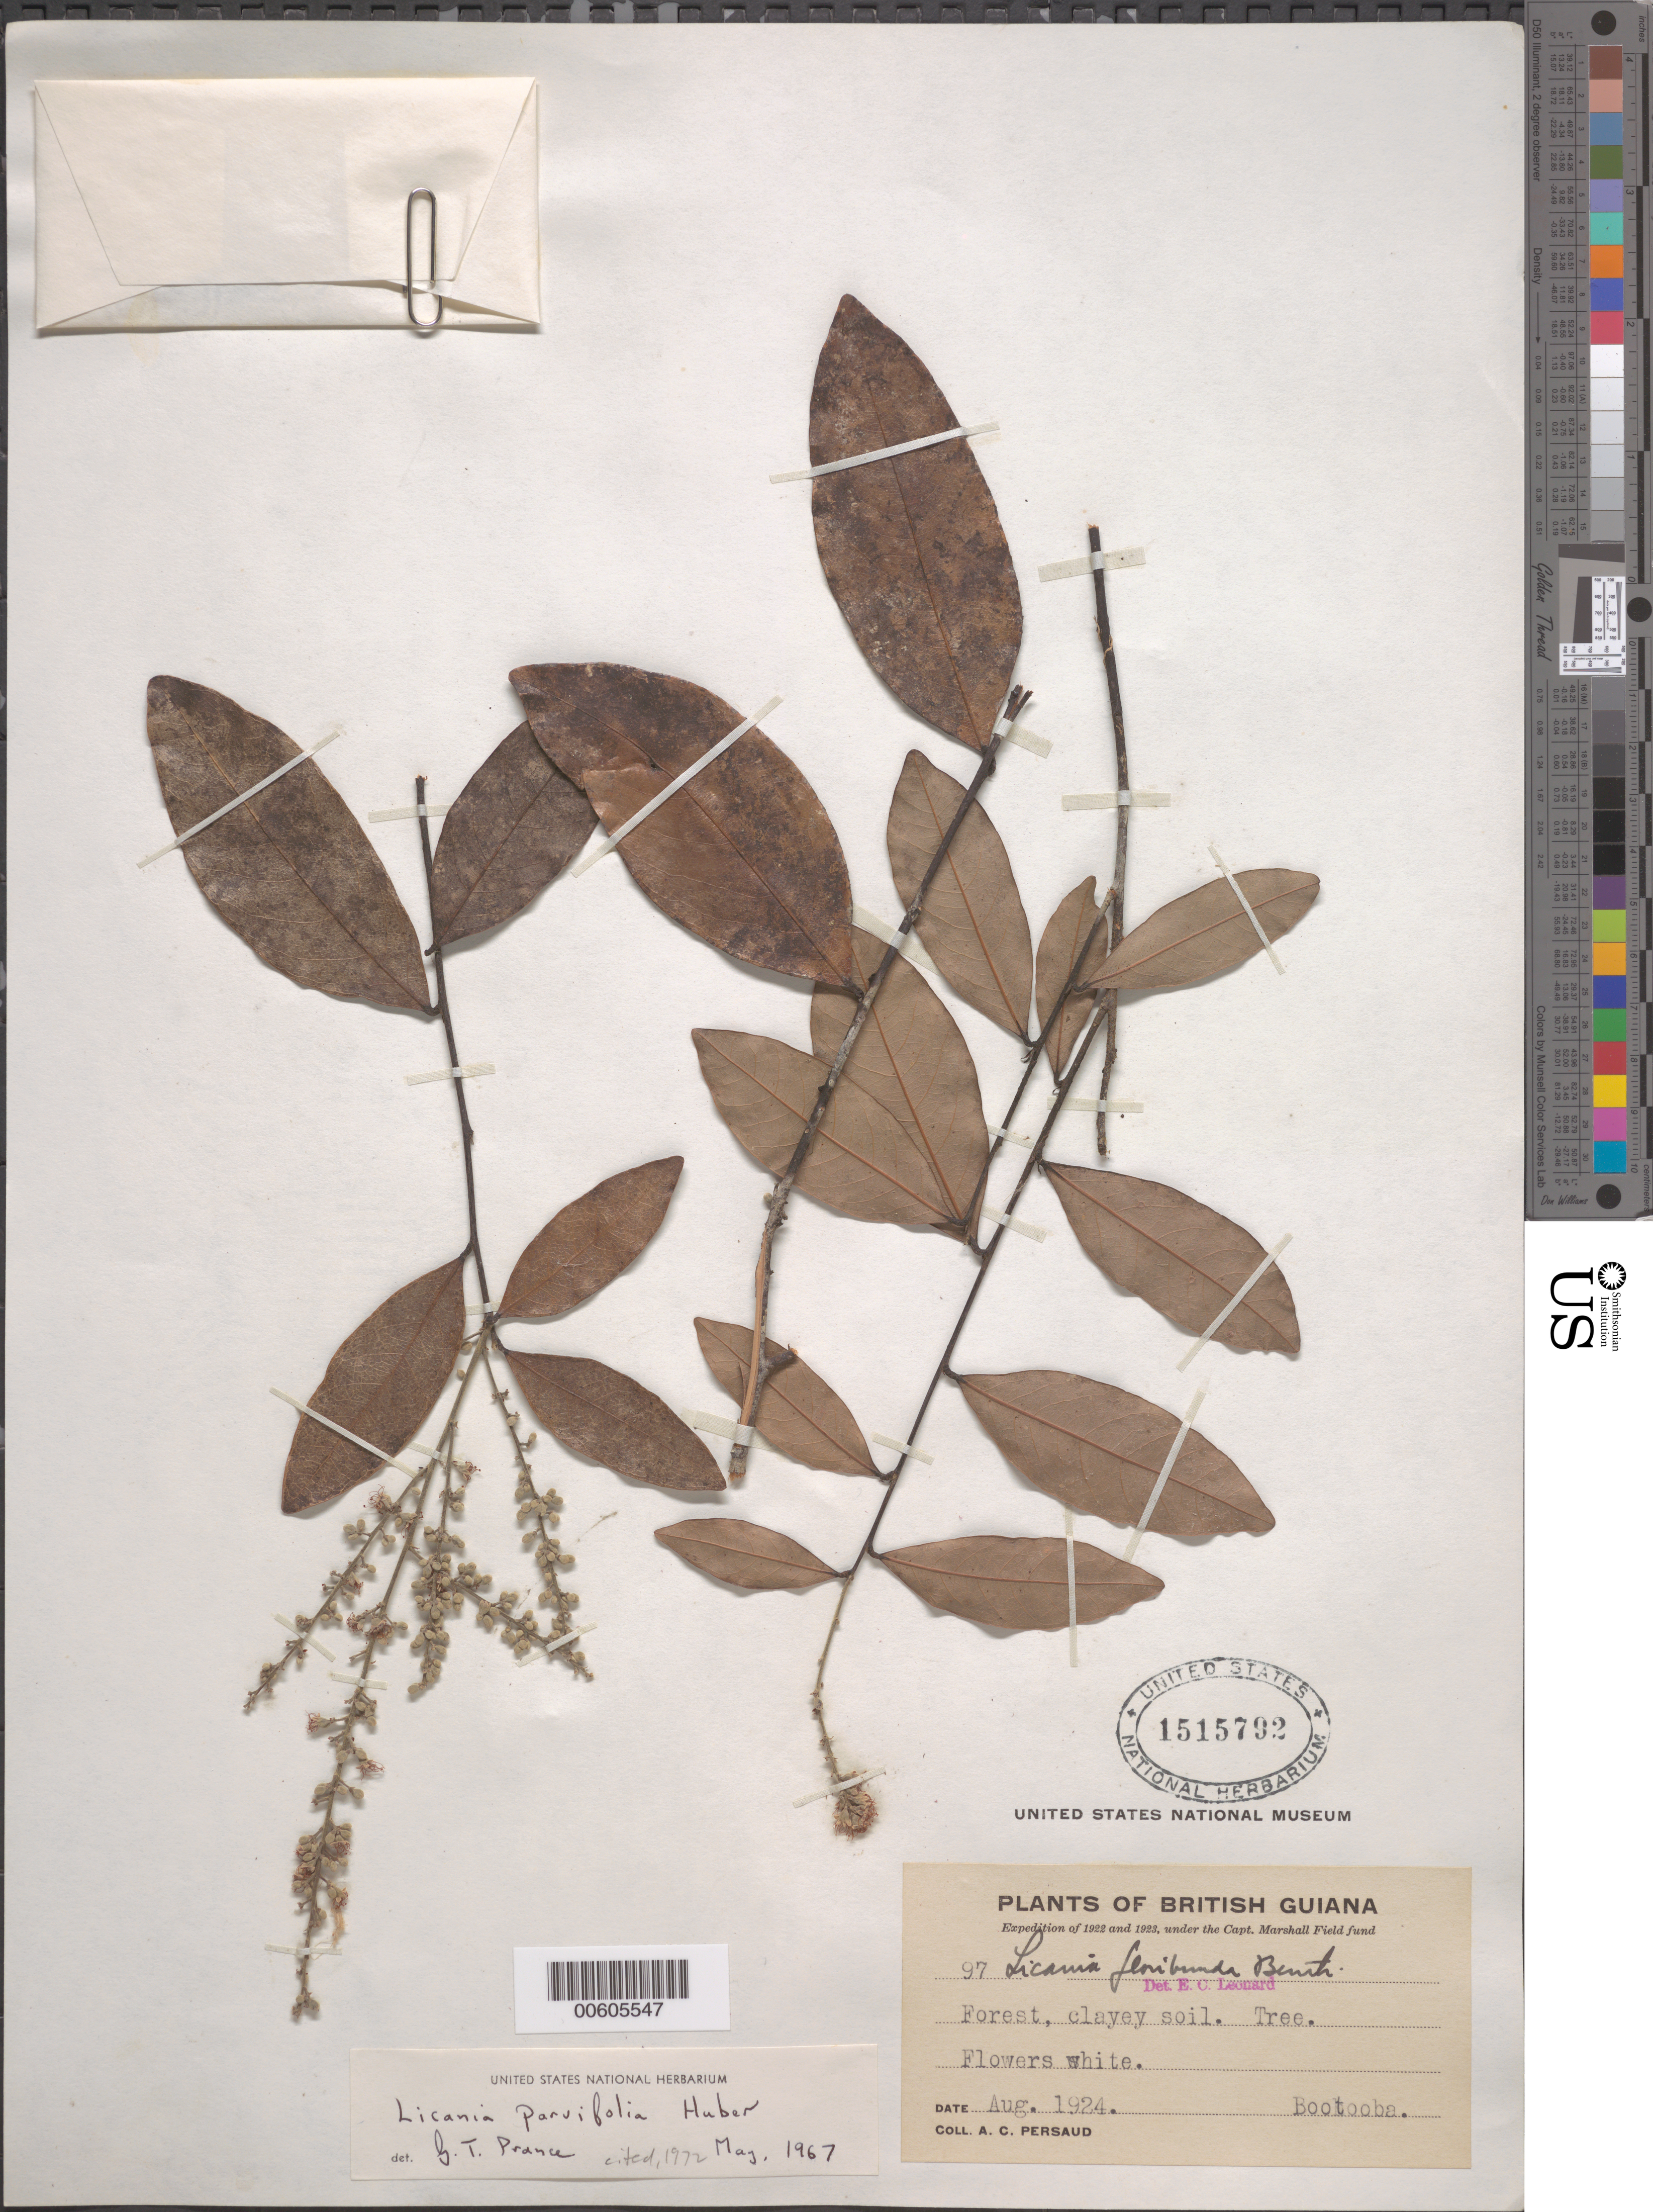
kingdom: Plantae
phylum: Tracheophyta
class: Magnoliopsida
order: Malpighiales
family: Chrysobalanaceae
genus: Leptobalanus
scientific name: Leptobalanus parvifolius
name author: (Huber) Sothers & Prance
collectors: A. Persaud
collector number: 97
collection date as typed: Aug-24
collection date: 1924-08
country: Guyana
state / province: U. Demerara-Berbice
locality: Bootooba, Demerara R.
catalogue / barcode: US 1515792